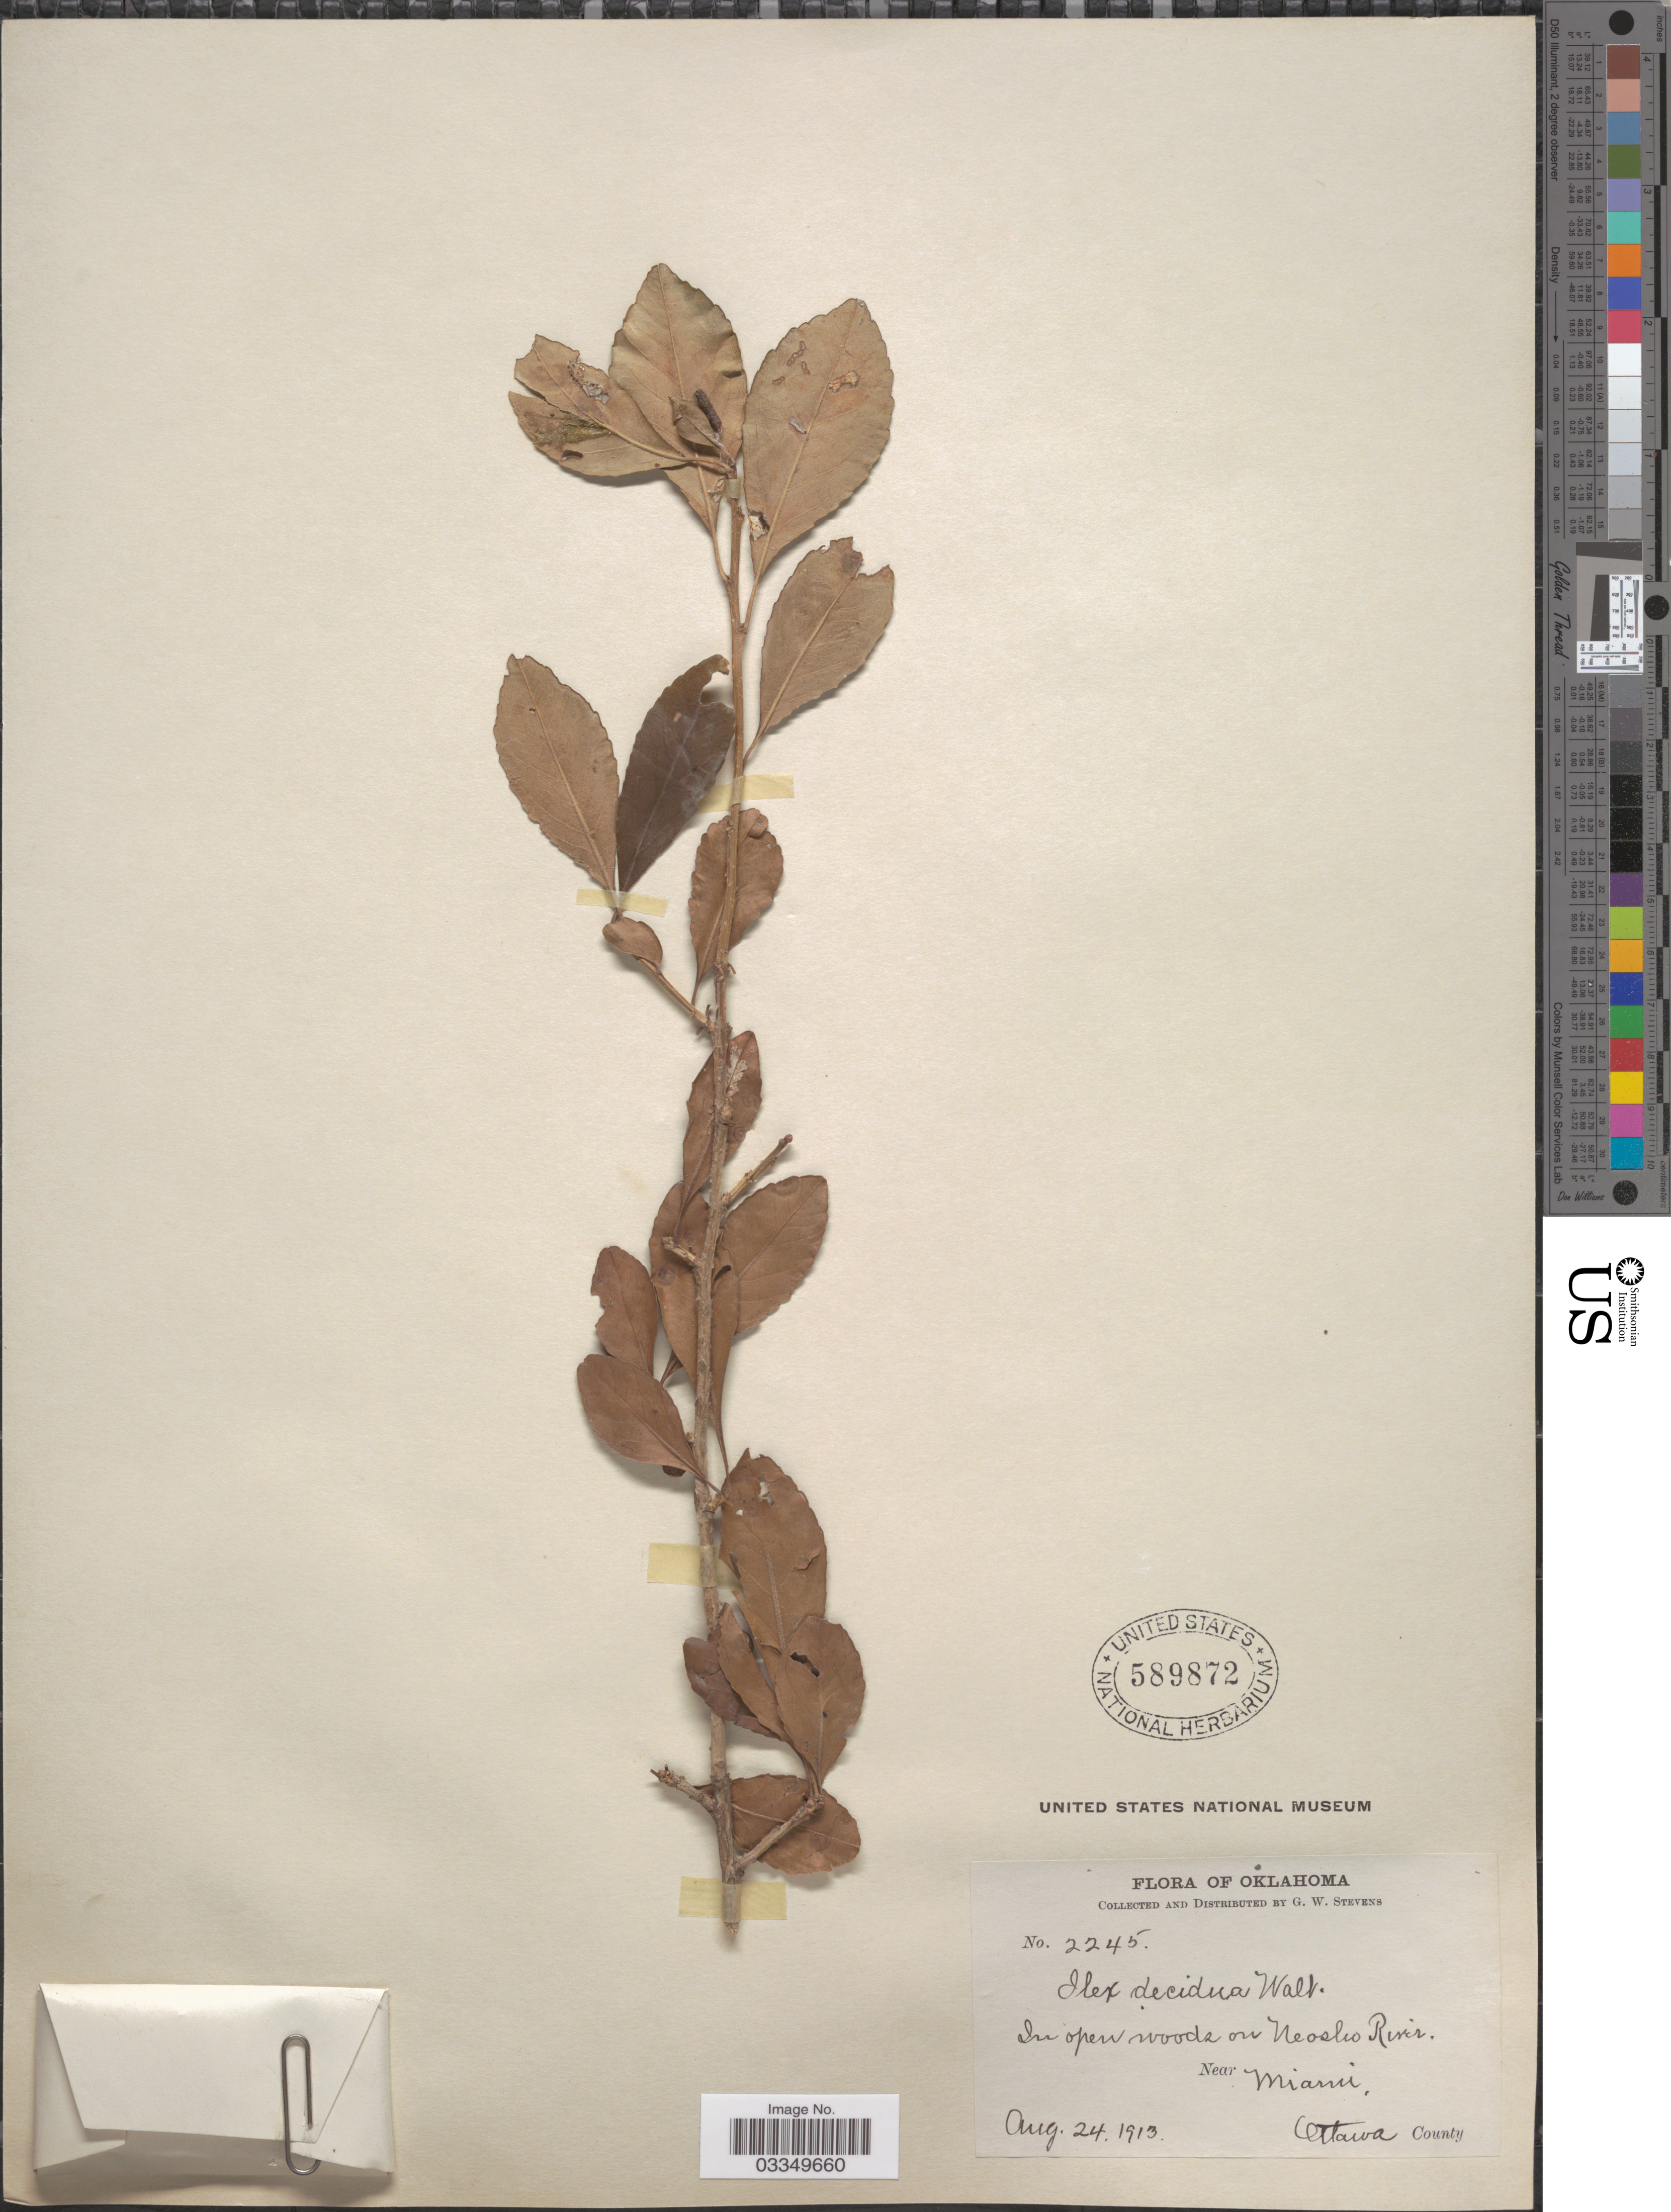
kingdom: Plantae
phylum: Tracheophyta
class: Magnoliopsida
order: Aquifoliales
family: Aquifoliaceae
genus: Ilex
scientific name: Ilex decidua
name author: Walter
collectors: G. W. Stevens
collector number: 2245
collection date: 1913-08-24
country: United States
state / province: Oklahoma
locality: On Neosho River, Near Miami, Ottawa County.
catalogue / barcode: US 589872